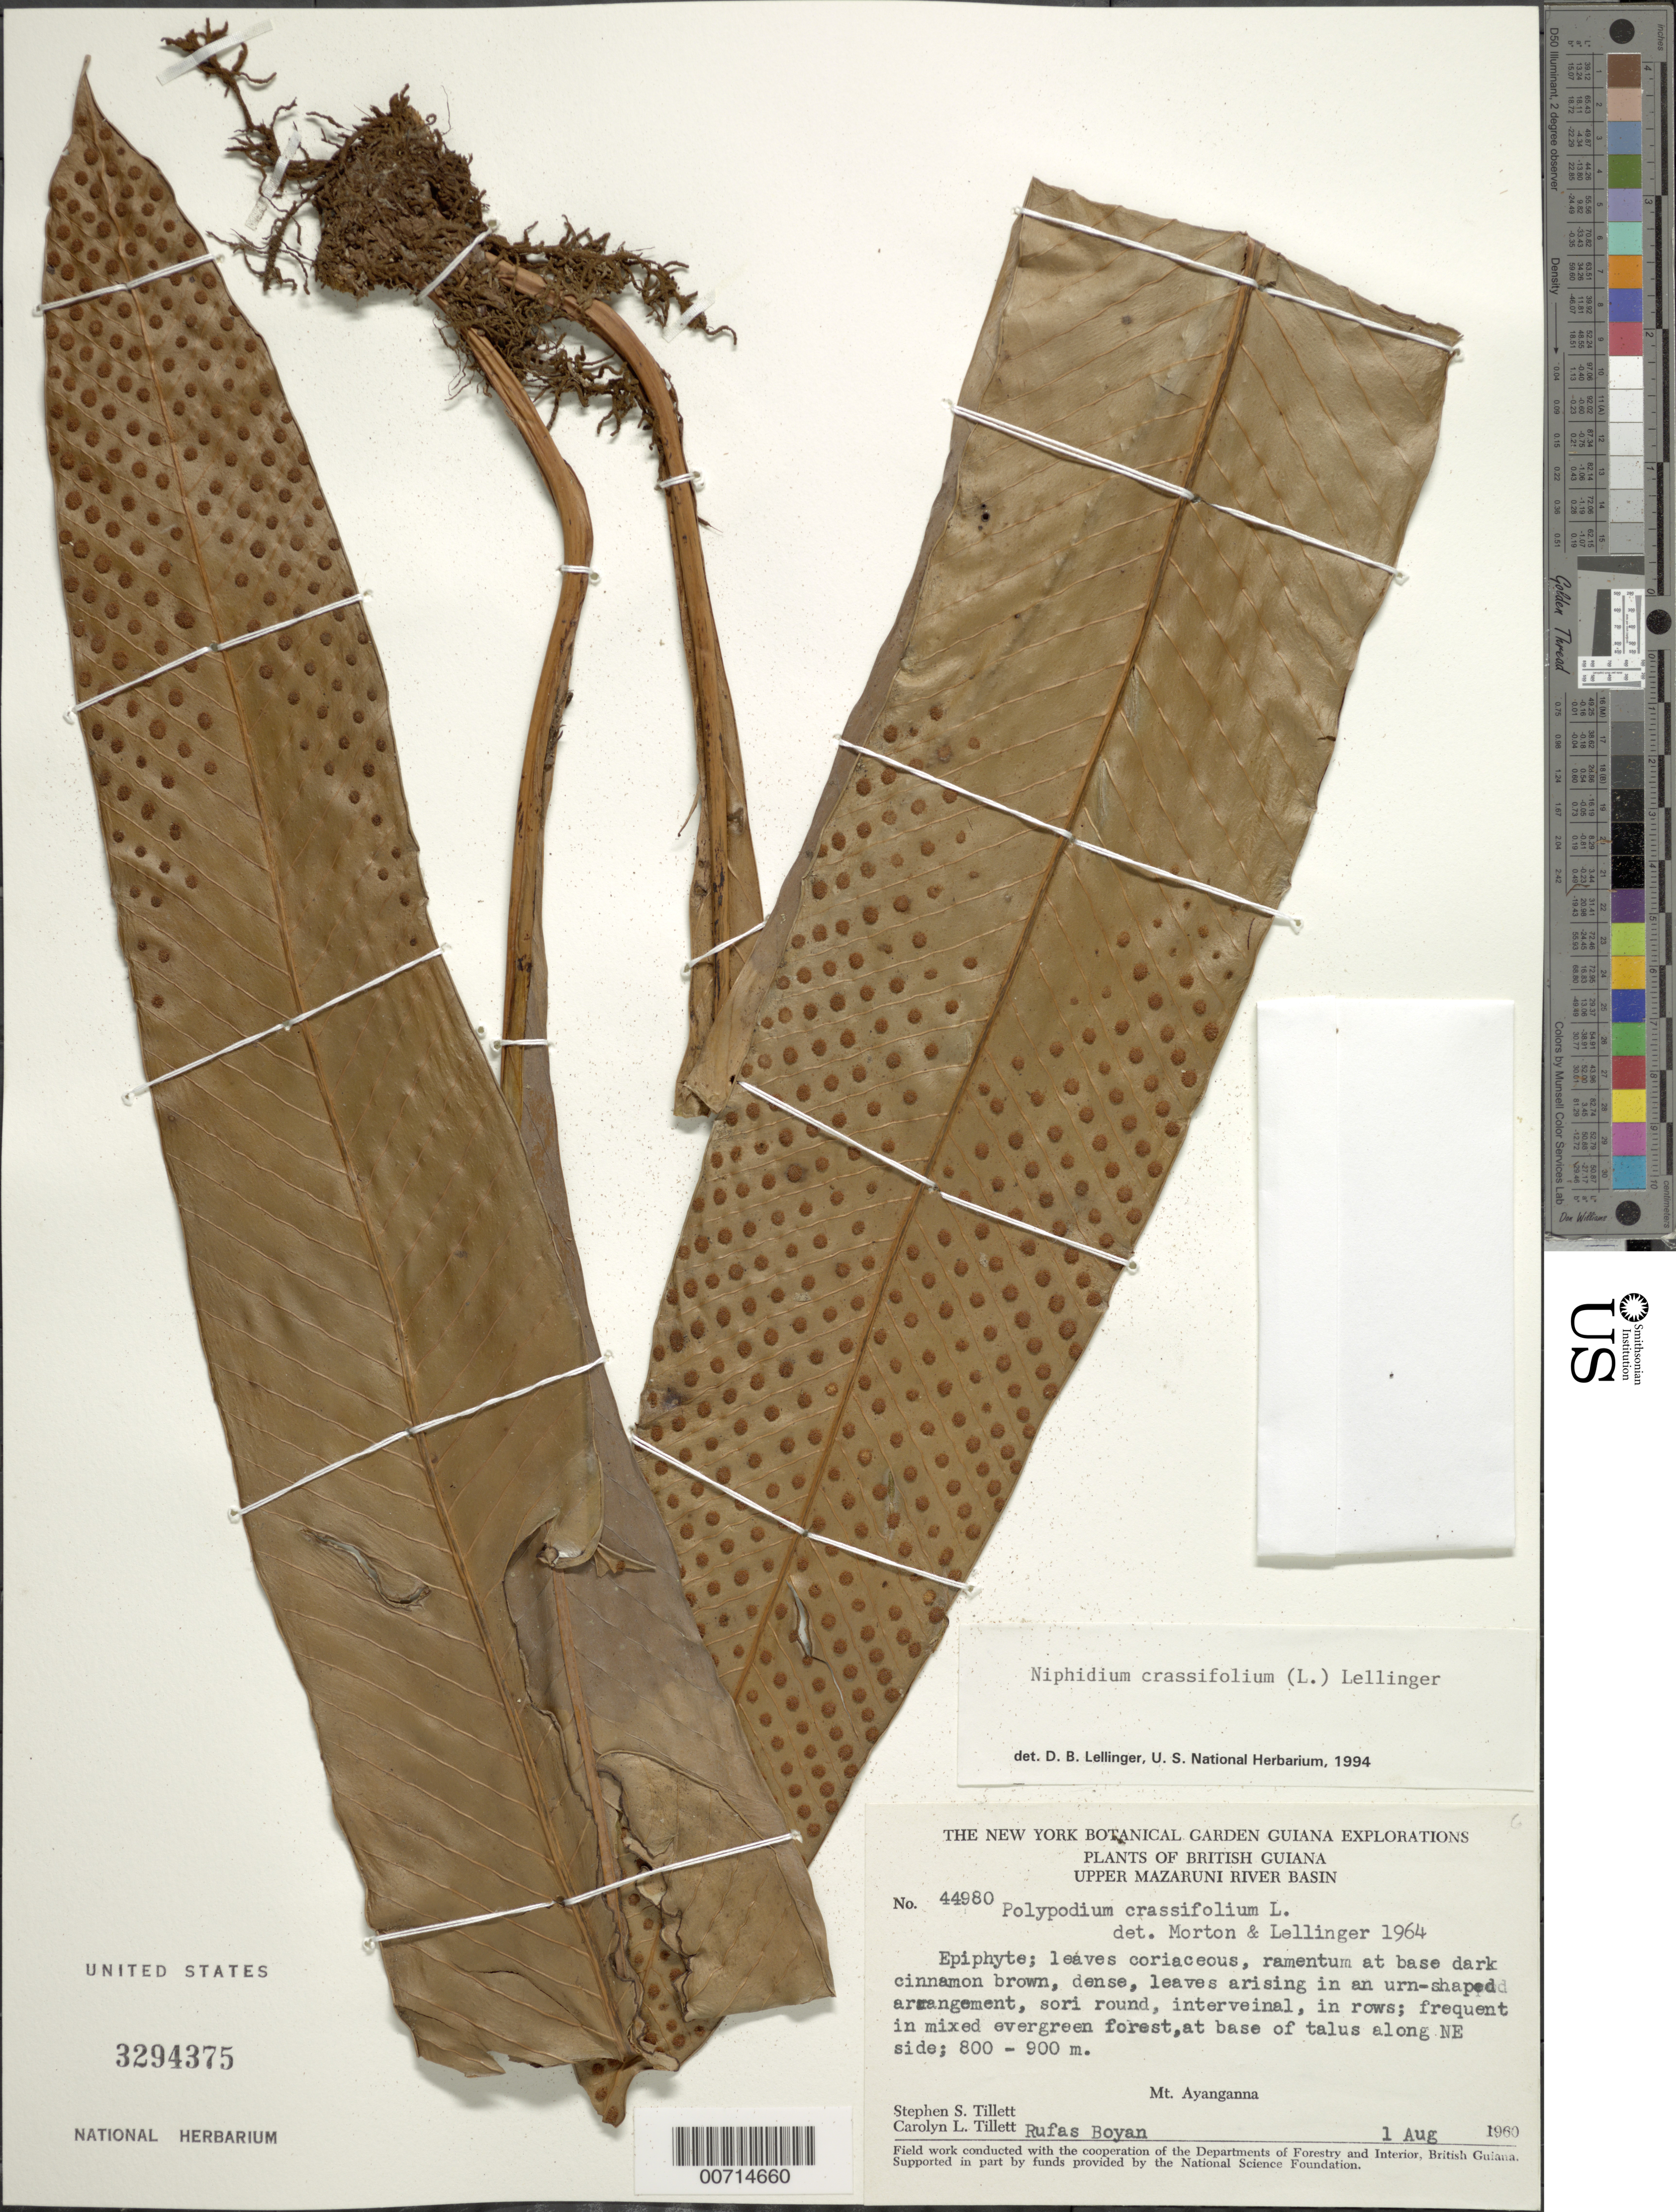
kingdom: Plantae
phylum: Tracheophyta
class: Polypodiopsida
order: Polypodiales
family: Polypodiaceae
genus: Niphidium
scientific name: Niphidium crassifolium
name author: (L.) Lellinger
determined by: Lellinger, David B., (BOT), Smithsonian Institution - National Museum of Natural History (UNITED STATES)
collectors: S. S. Tillett, C. L. Tillett & R. Boyan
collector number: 44980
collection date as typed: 1-Aug-60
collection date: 1960-08-01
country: Guyana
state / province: Cuyuni-Mazaruni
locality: Mt. Ayanganna, NE side of, Upper Mazaruni R Basin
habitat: Mixed evergreen forest, at base of talus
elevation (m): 800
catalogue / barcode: US 3294375